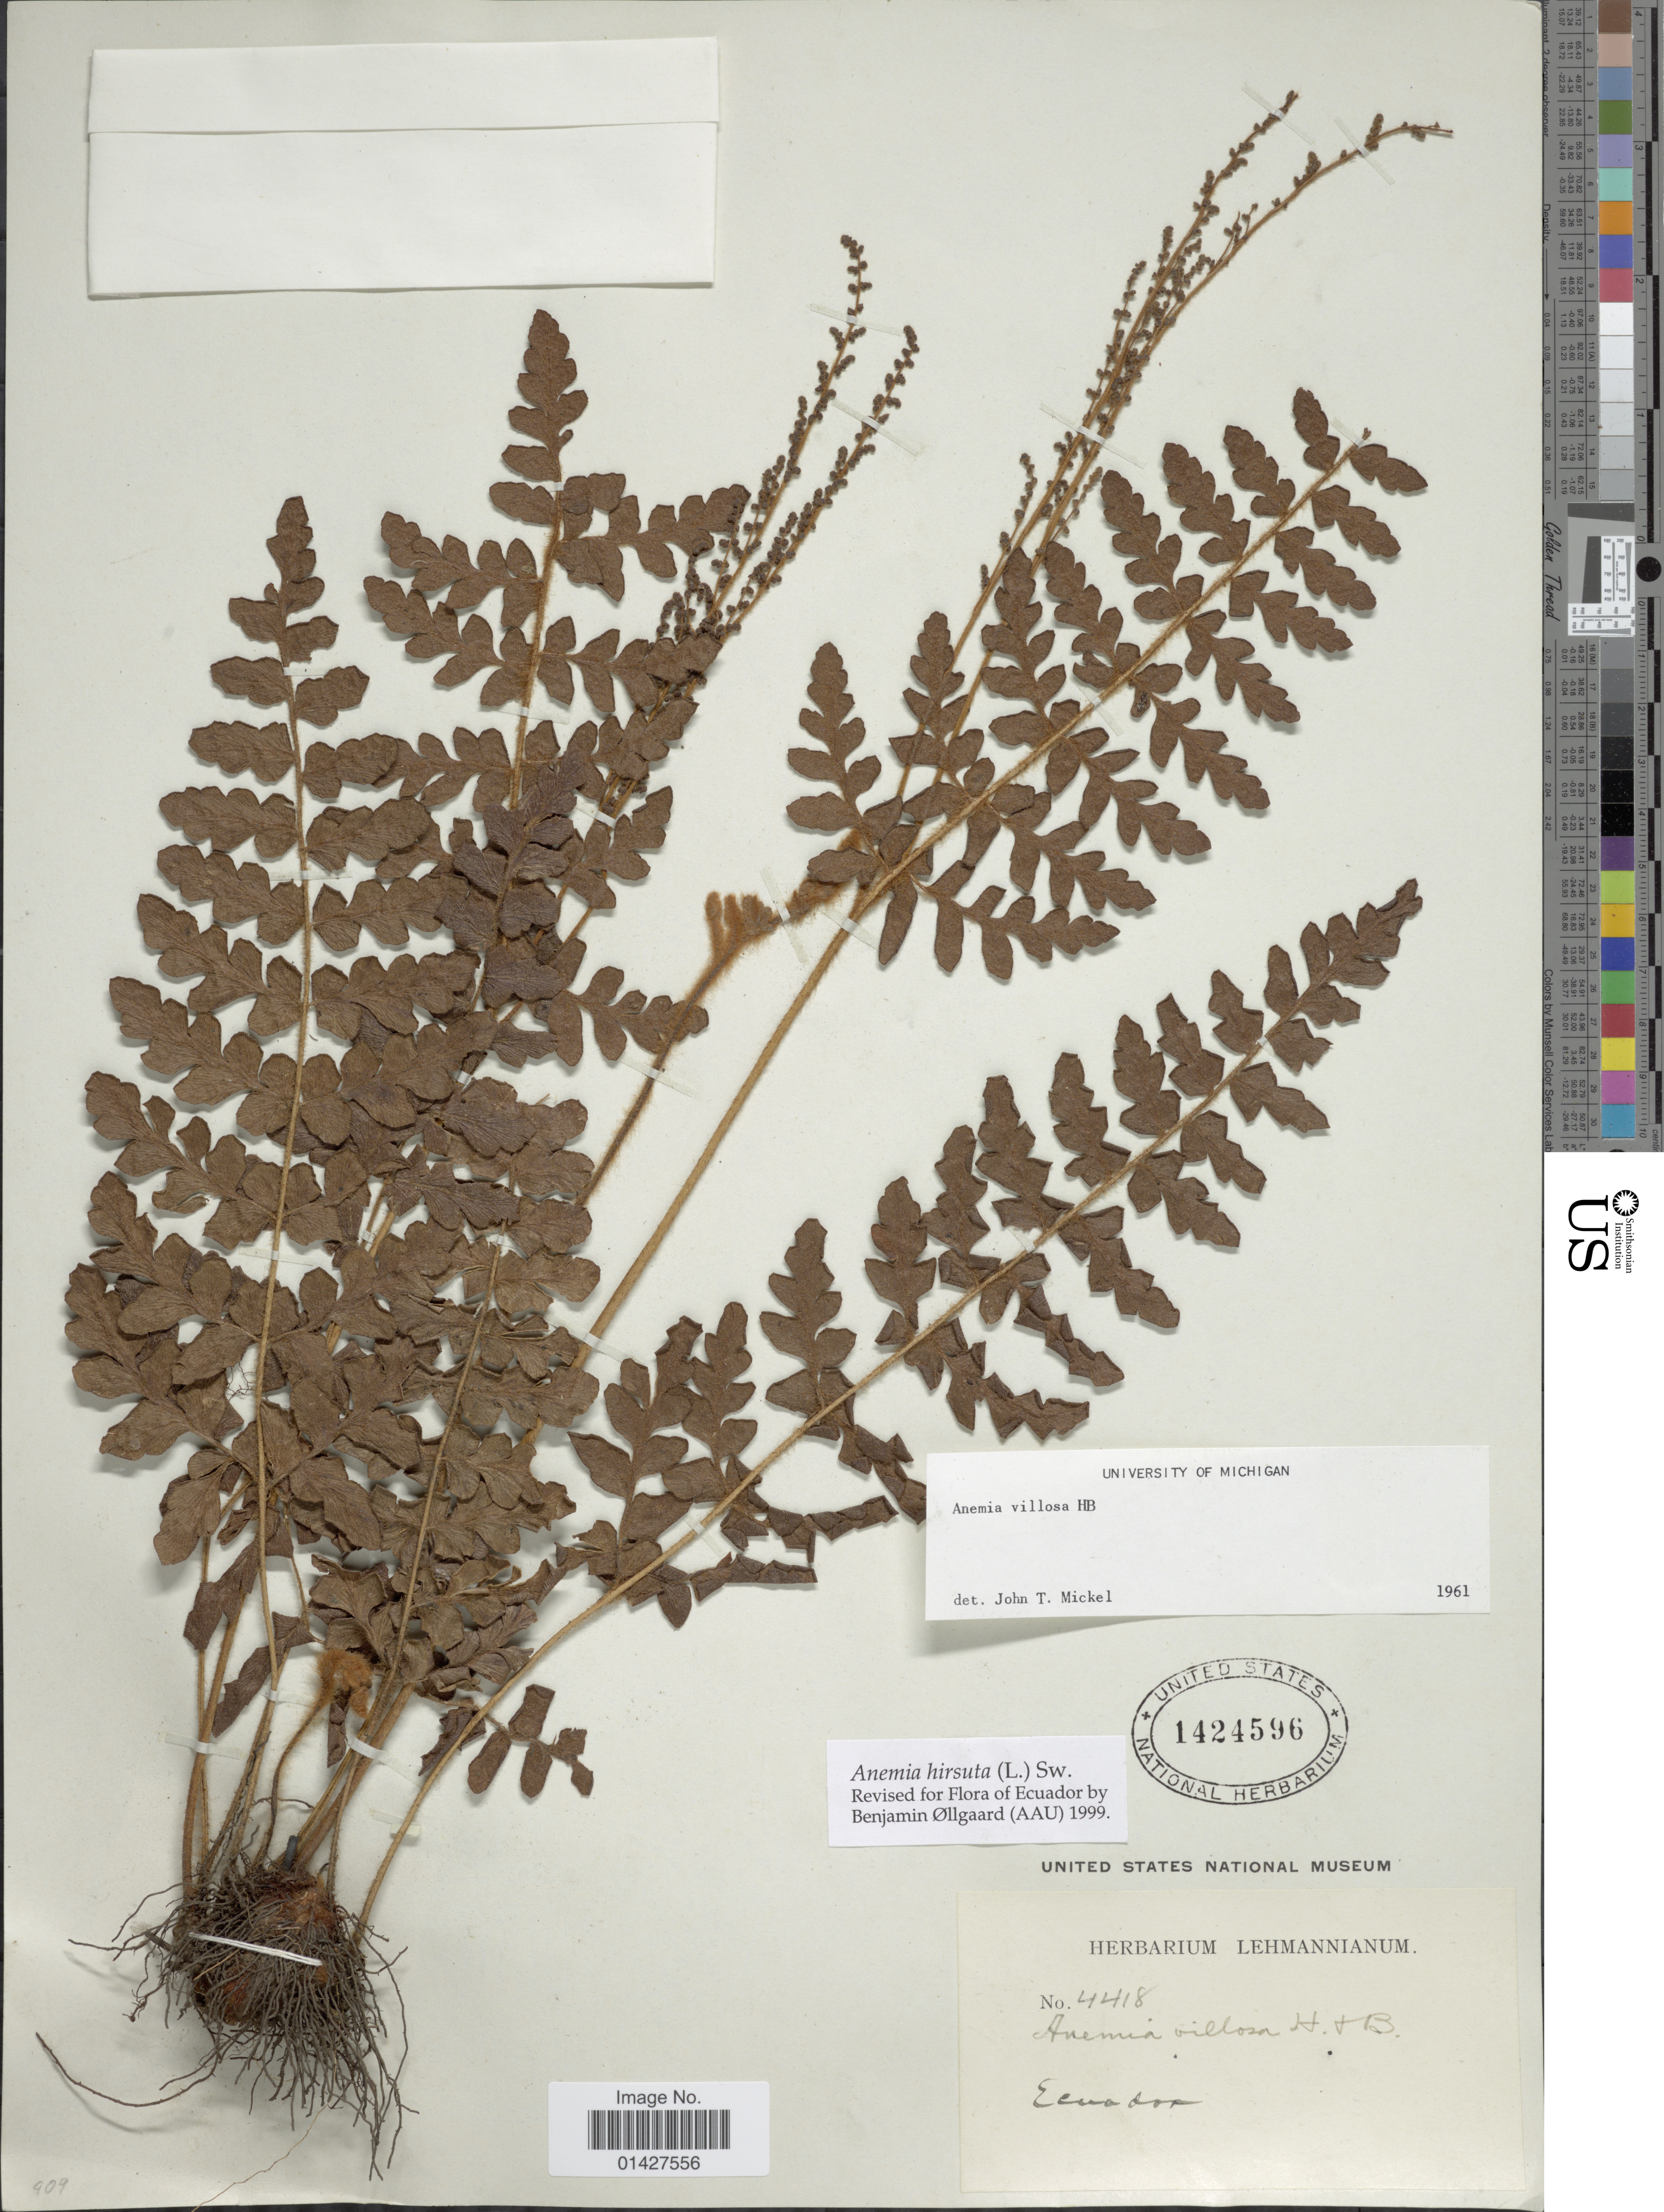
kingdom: Plantae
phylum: Tracheophyta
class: Polypodiopsida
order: Schizaeales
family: Anemiaceae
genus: Anemia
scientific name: Anemia hirsuta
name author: (L.) Sw.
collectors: ex herb. Lehmannianum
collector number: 4418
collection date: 1999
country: Ecuador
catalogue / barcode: US 1424596